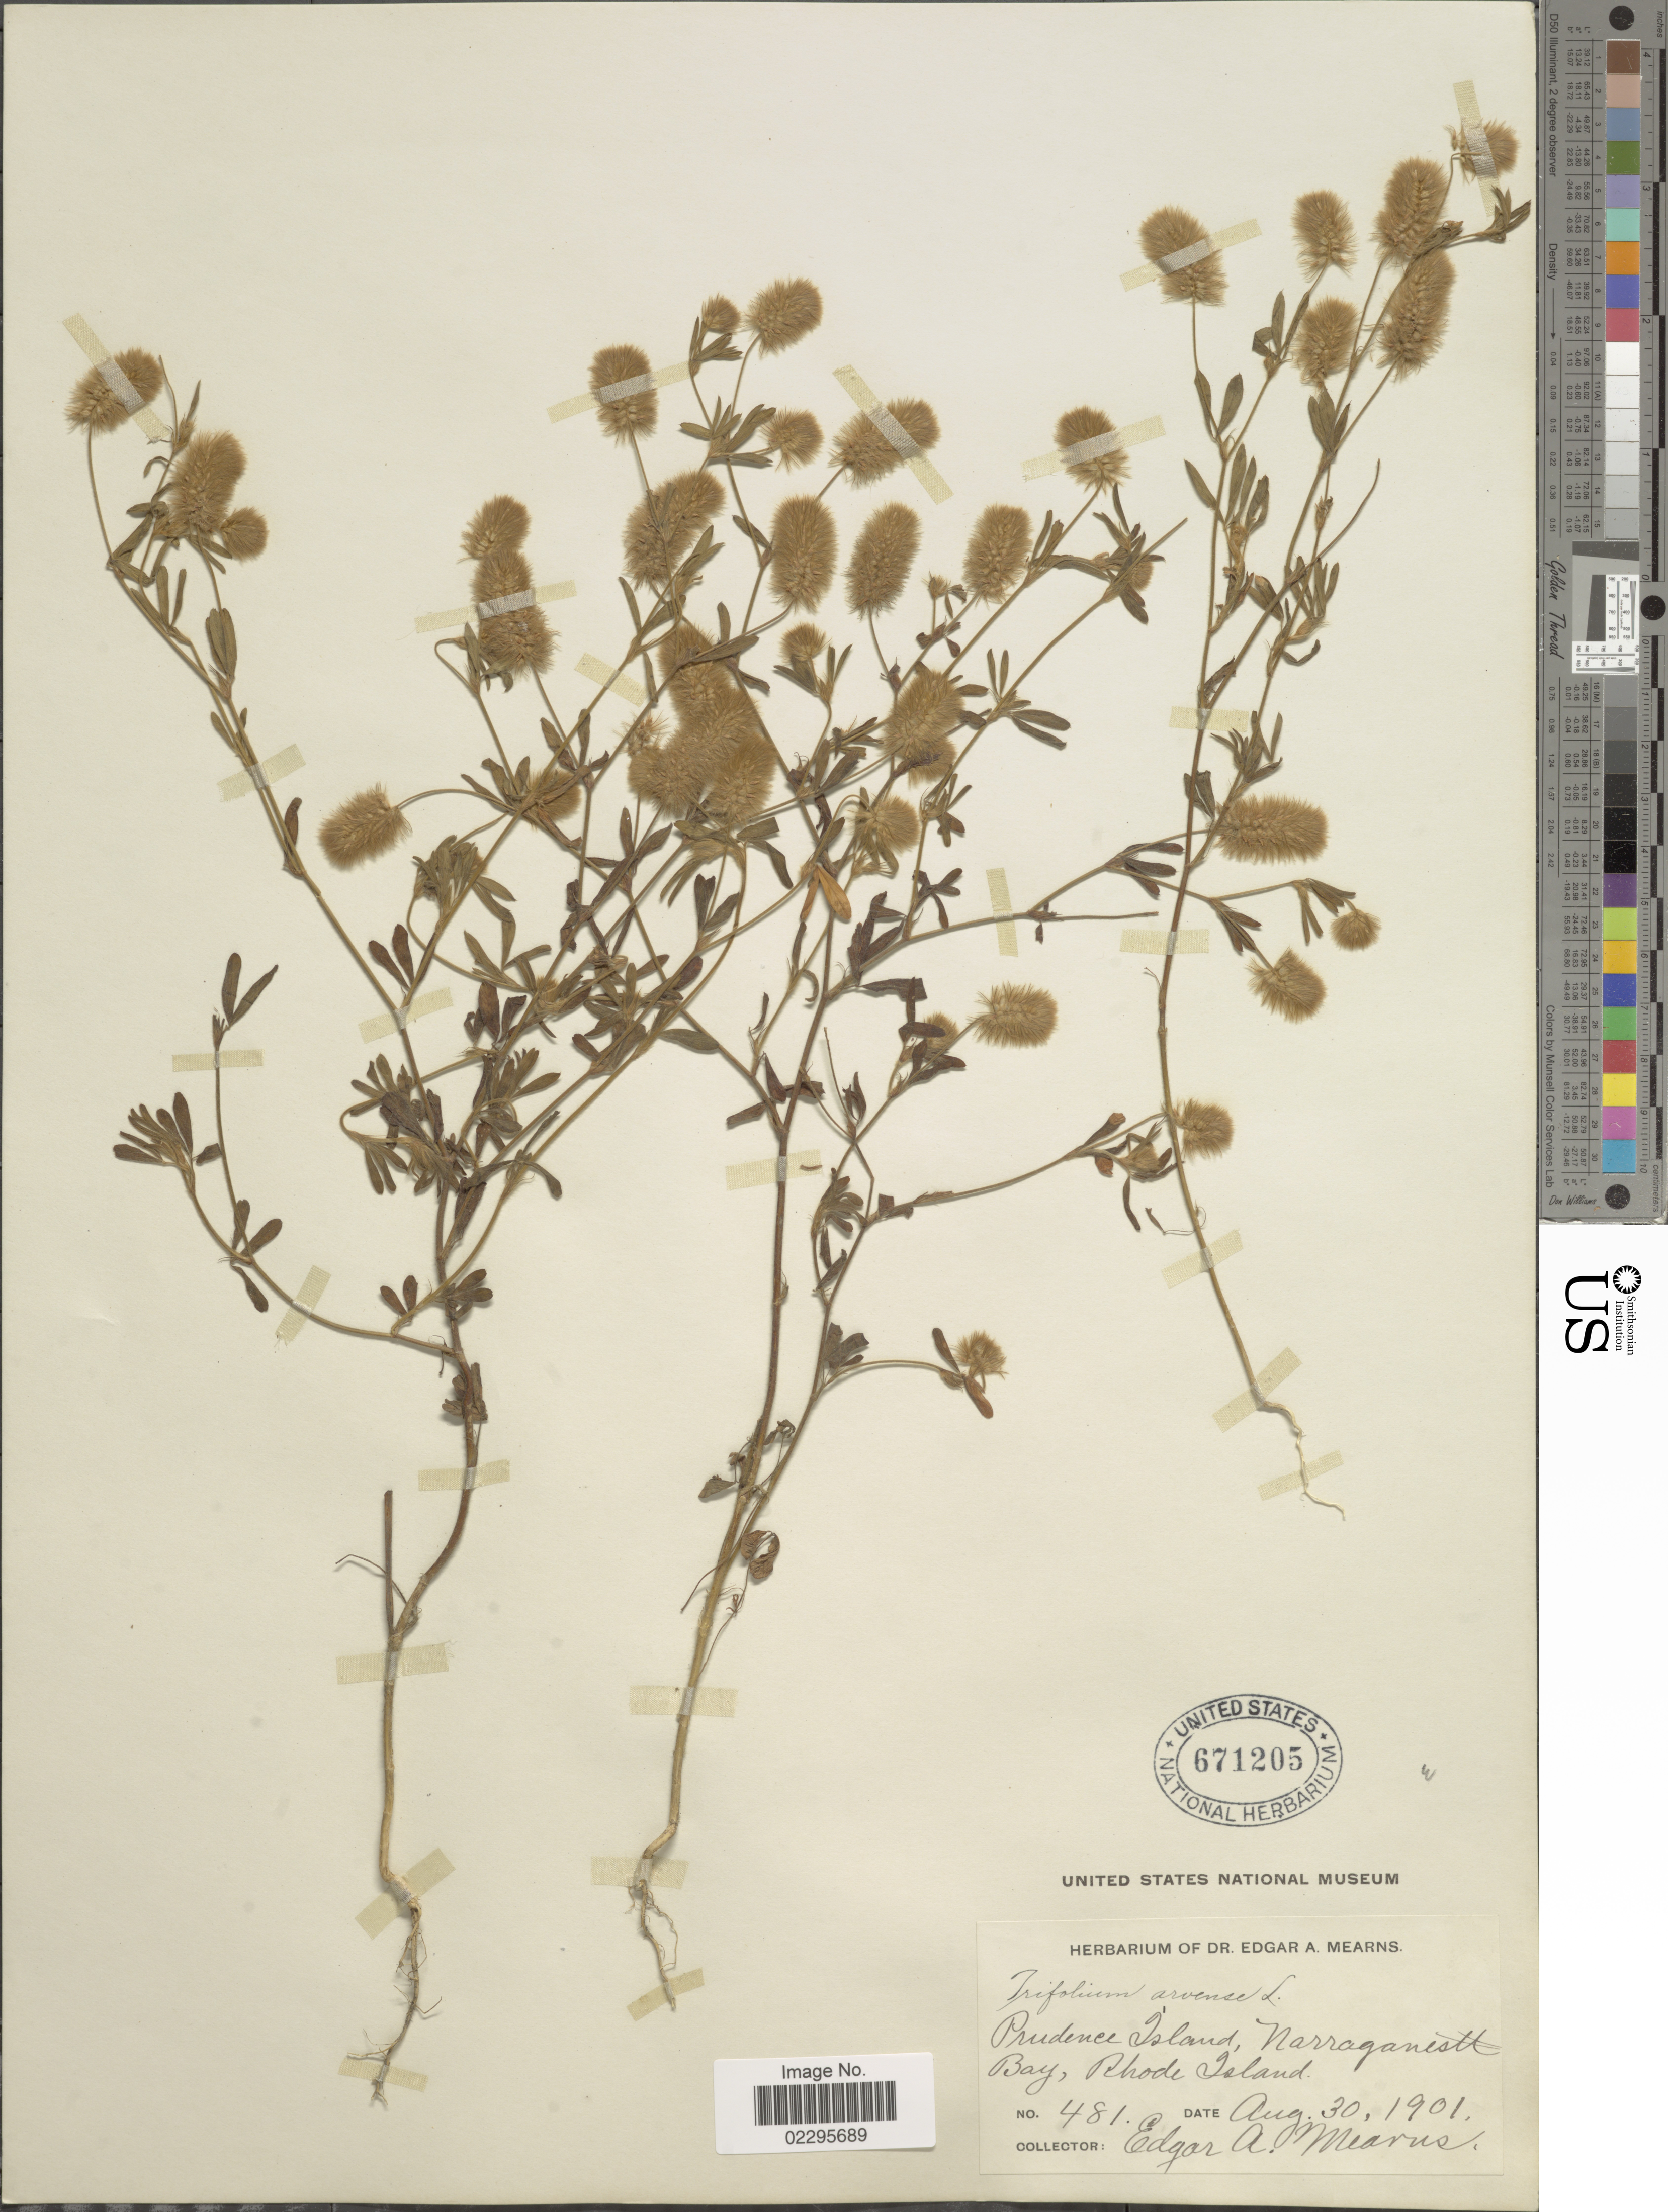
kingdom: Plantae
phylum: Tracheophyta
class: Magnoliopsida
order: Fabales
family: Fabaceae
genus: Trifolium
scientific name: Trifolium arvense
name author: L.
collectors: E. A. Mearns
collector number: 481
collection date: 1901-08-30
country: United States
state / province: Rhode Island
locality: Prudence Island, Narraganestt Bay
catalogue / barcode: US 671205